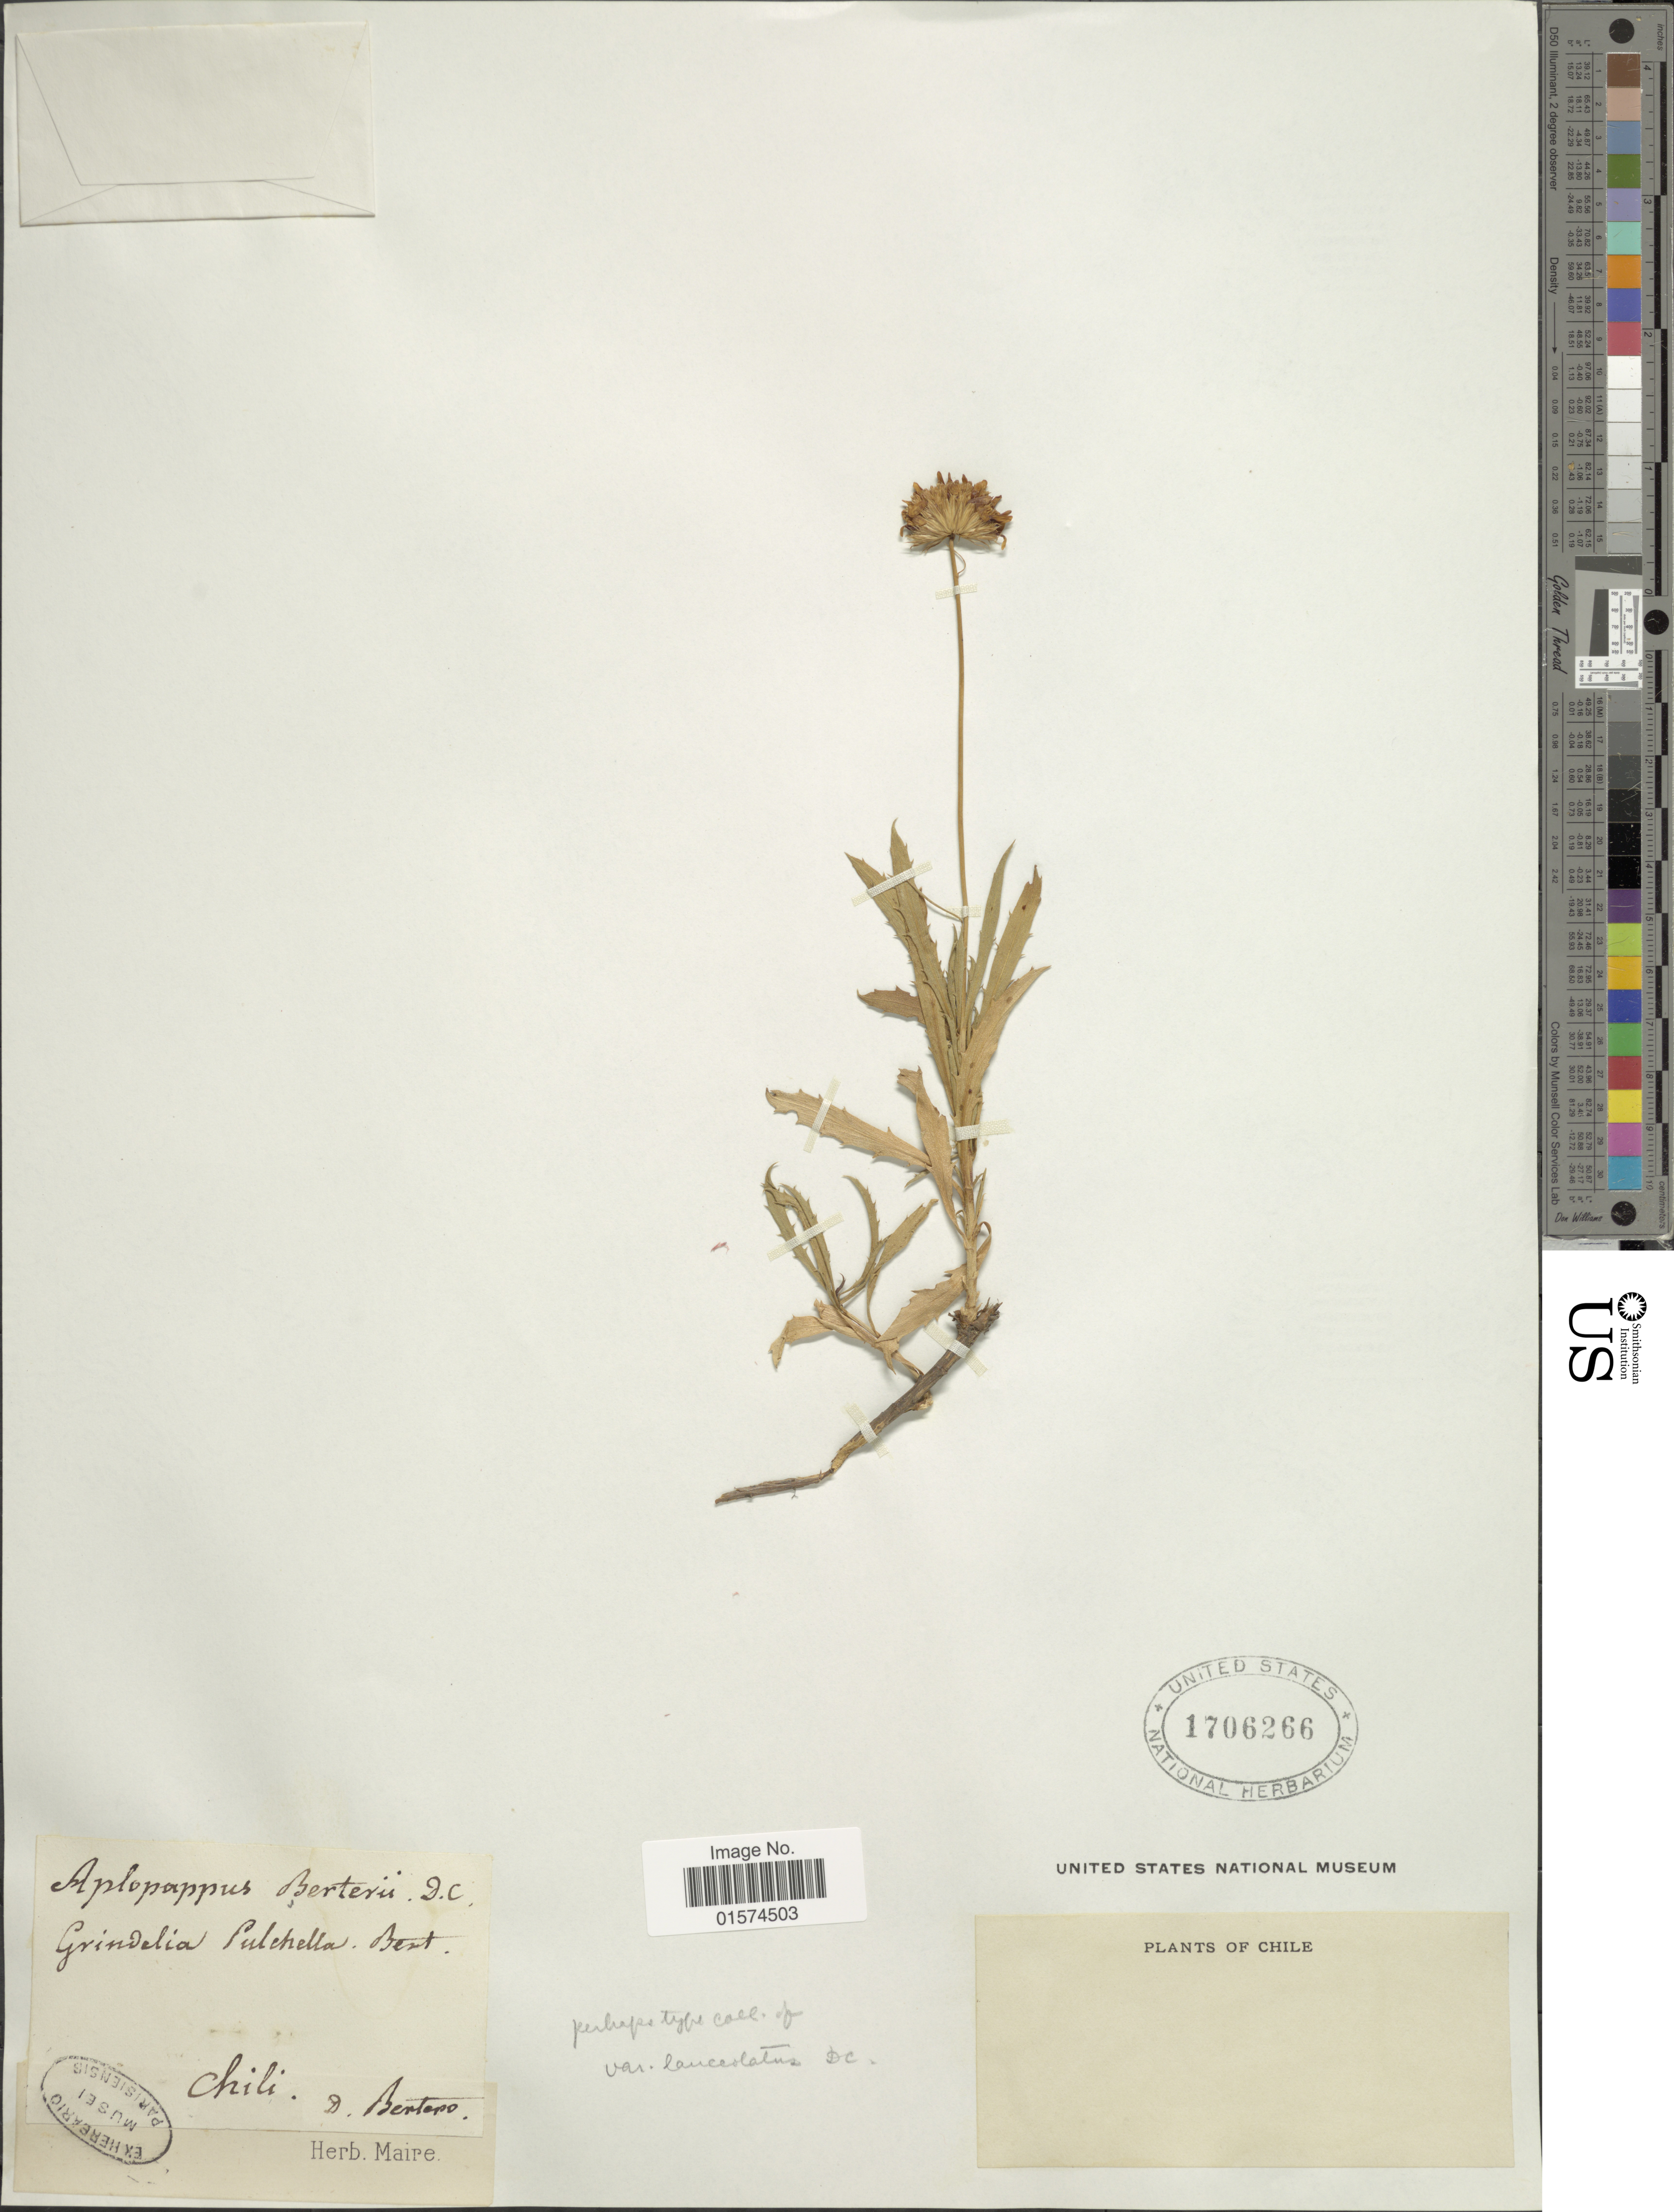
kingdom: Plantae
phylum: Tracheophyta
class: Magnoliopsida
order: Asterales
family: Asteraceae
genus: Haplopappus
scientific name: Haplopappus chrysanthemifolius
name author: (Less.) DC.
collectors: D. Bertero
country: Chile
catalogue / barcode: US 1706266